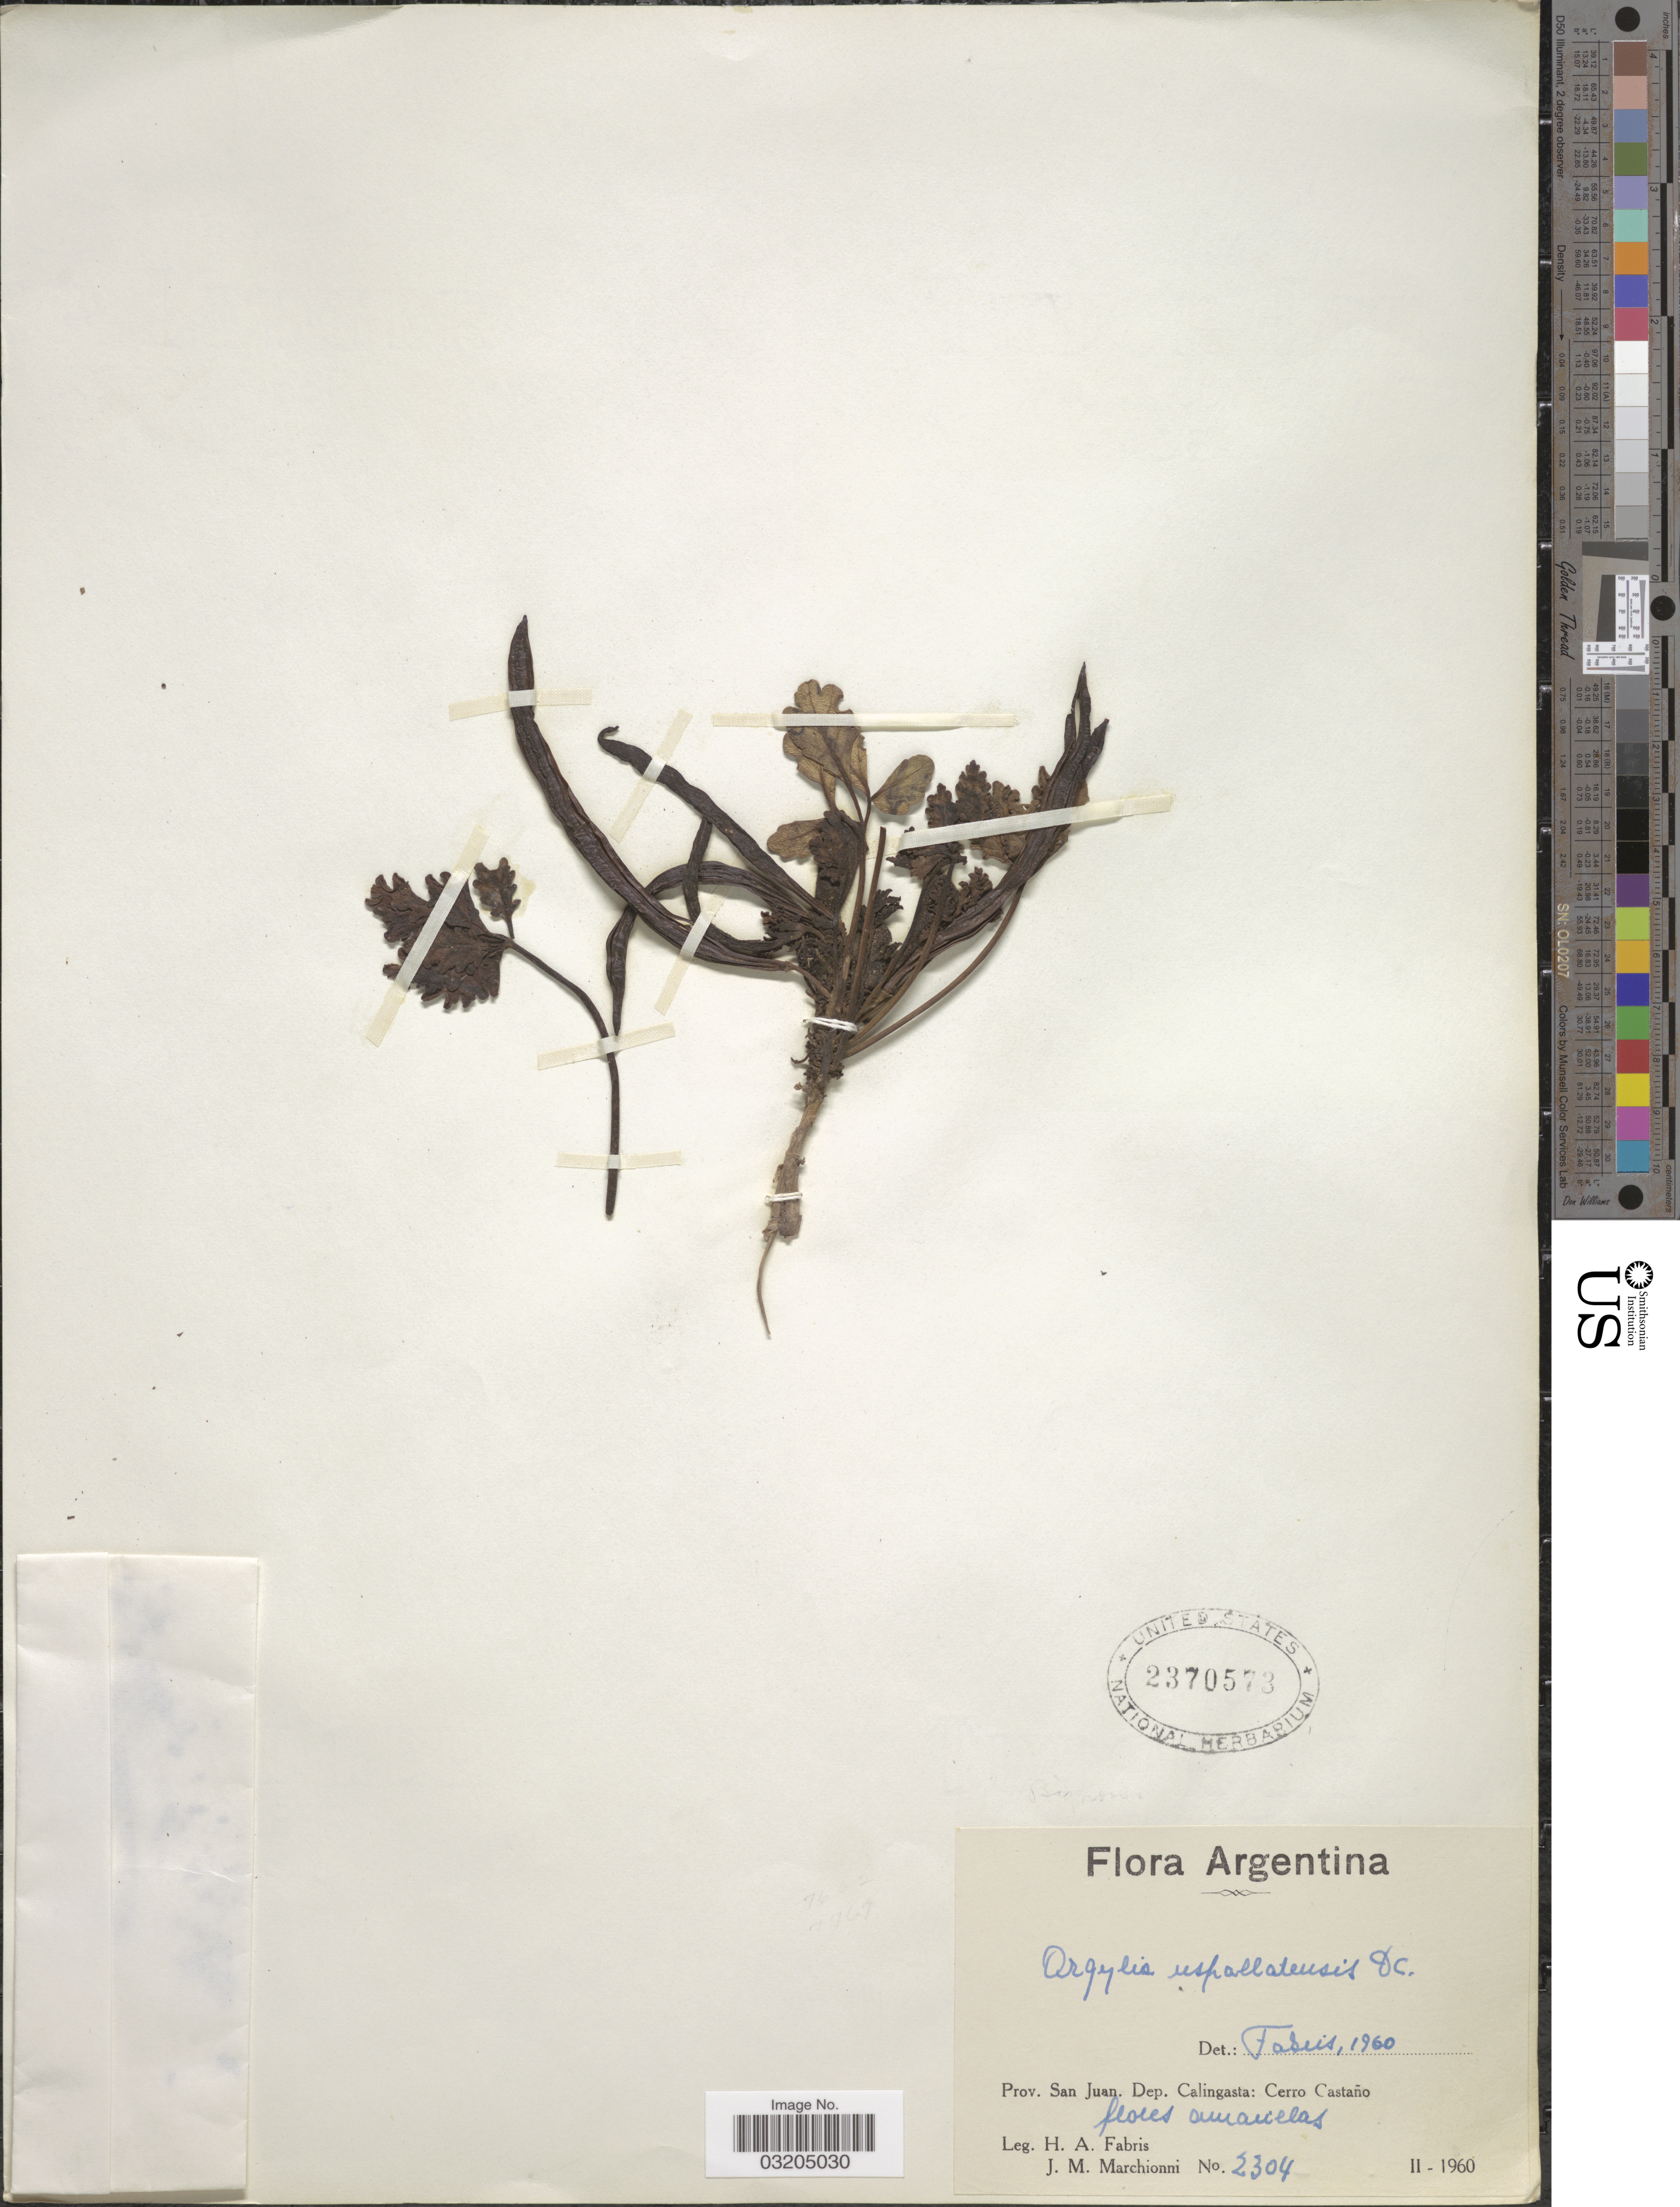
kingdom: Plantae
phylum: Tracheophyta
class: Magnoliopsida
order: Lamiales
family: Bignoniaceae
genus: Argylia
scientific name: Argylia uspallatensis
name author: A. DC.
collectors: H. A. Fabris & J. Marchionni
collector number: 2304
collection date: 1960-02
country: Argentina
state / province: San Juan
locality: Dep. Calingasta: Cerro Castaño.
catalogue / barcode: US 2370573